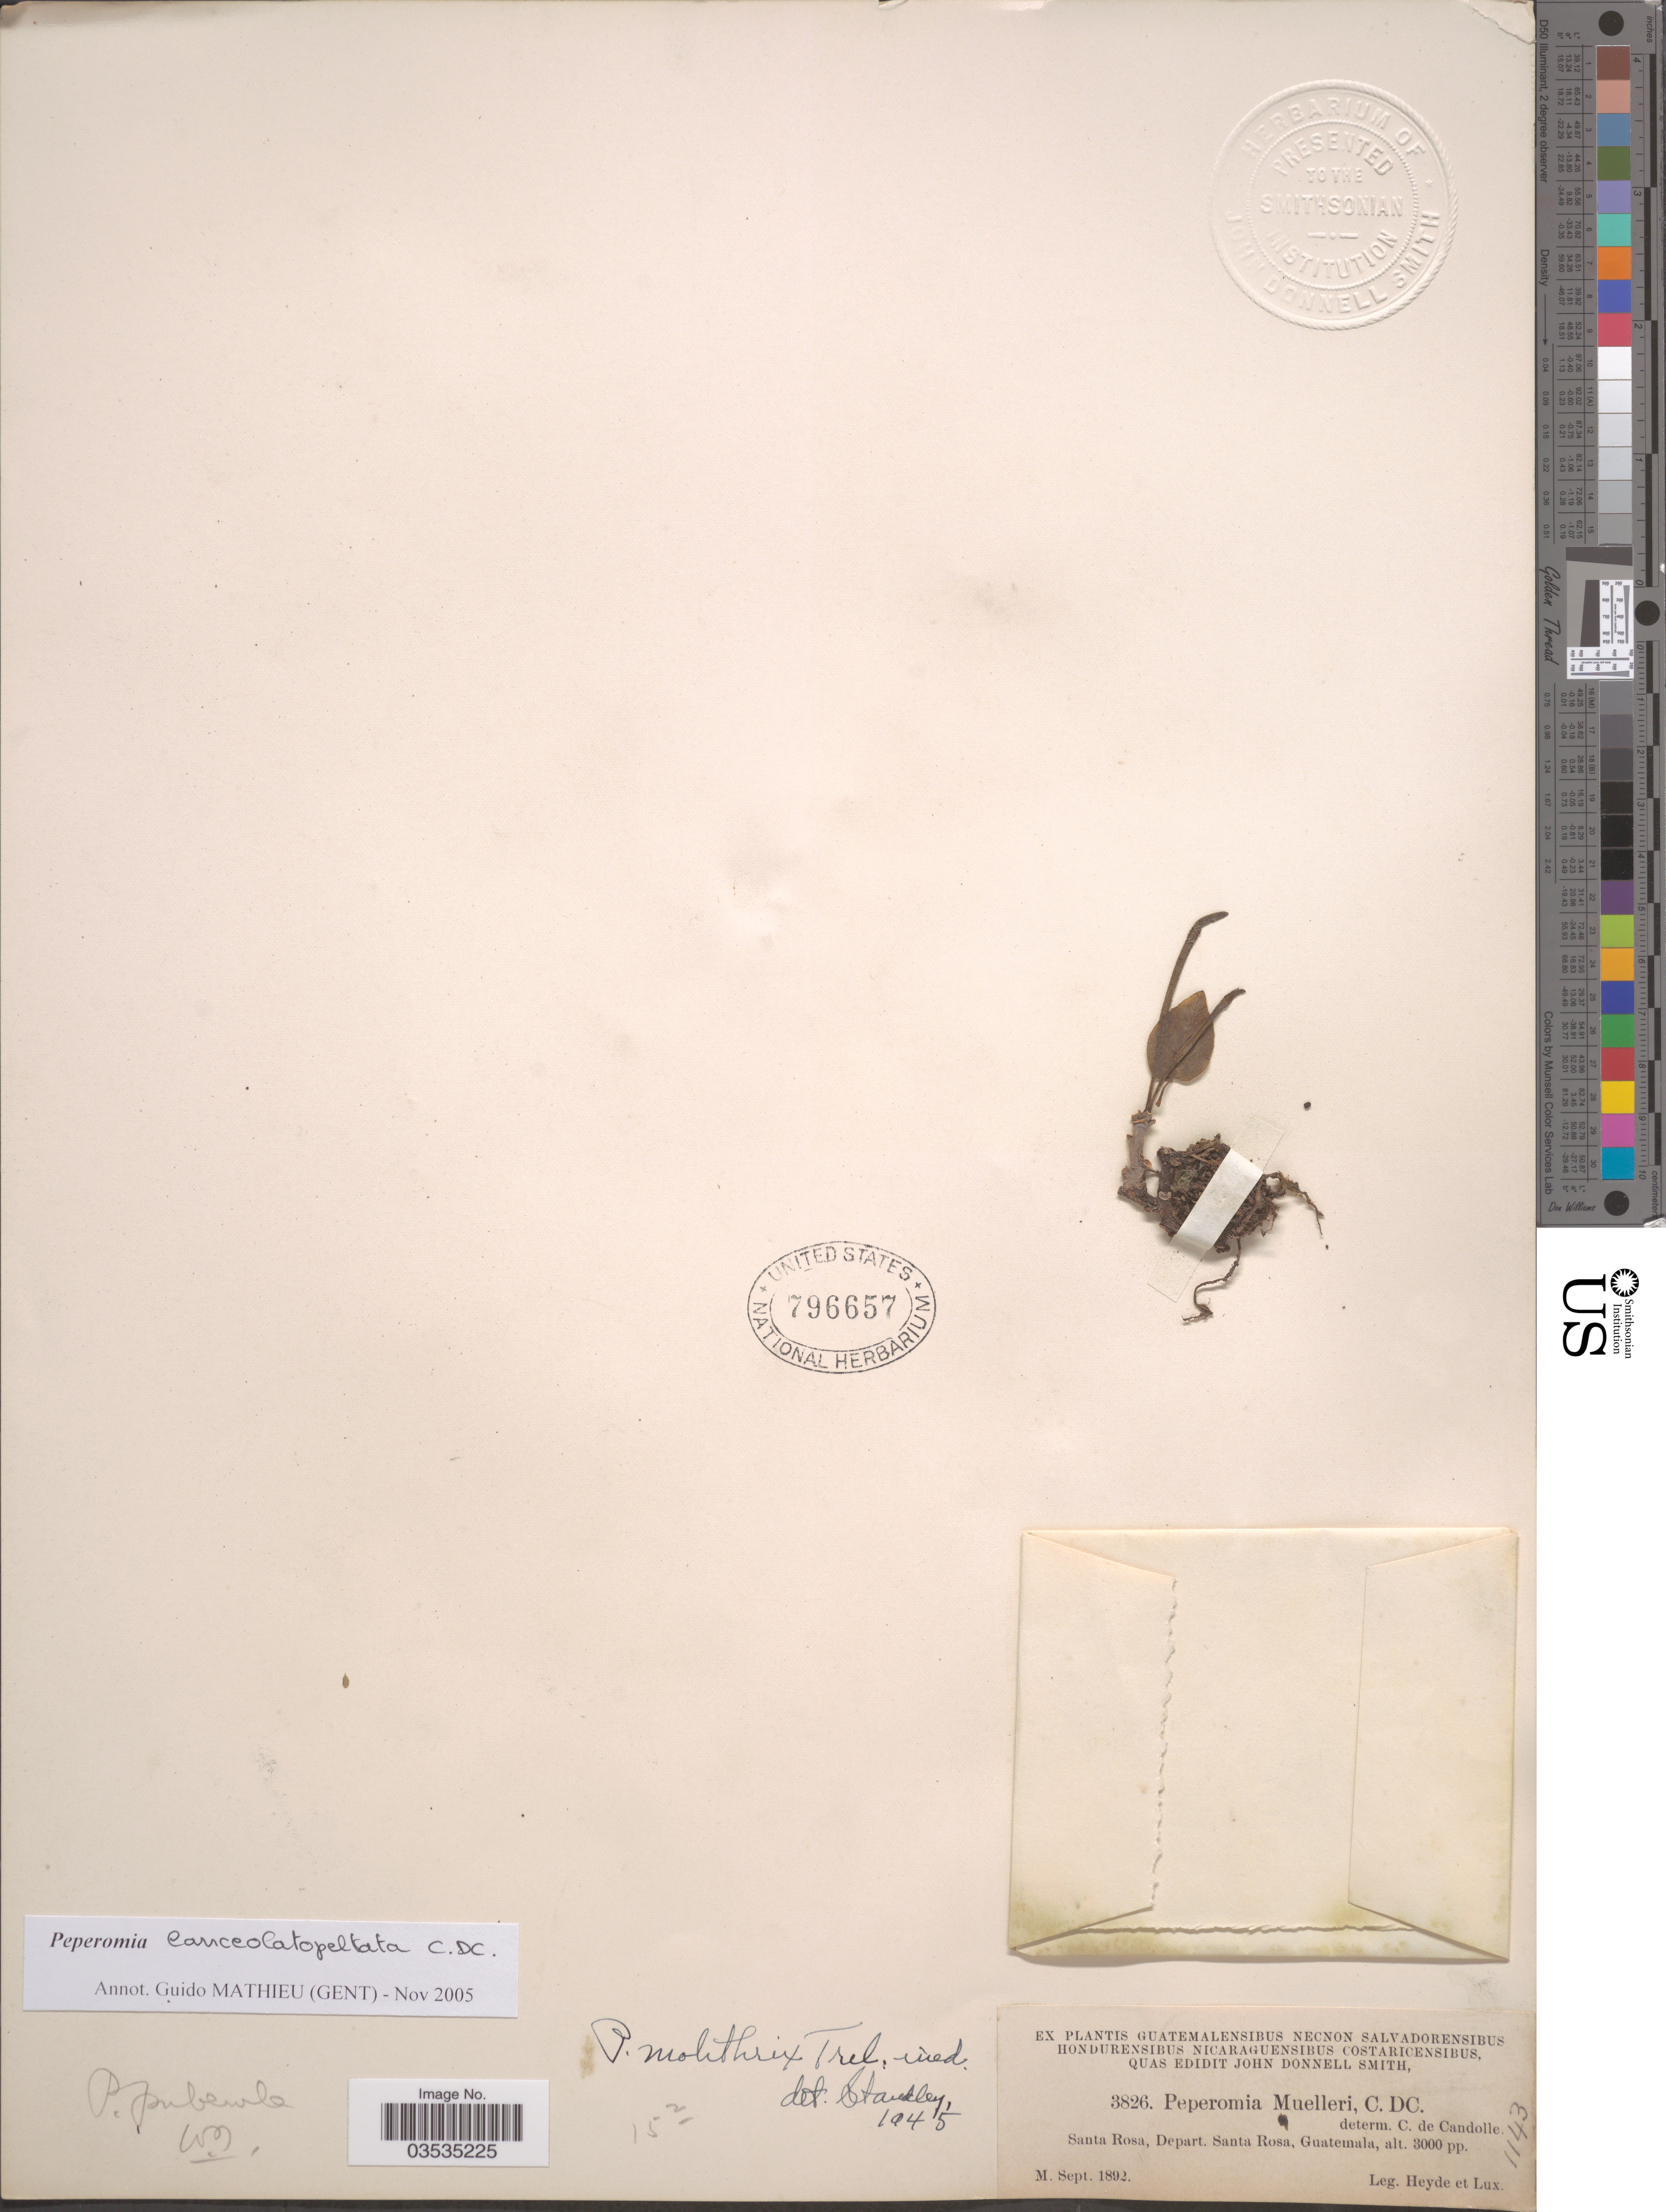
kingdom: Plantae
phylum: Tracheophyta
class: Magnoliopsida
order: Piperales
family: Piperaceae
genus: Peperomia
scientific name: Peperomia lanceolatopeltata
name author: C. DC.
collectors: Heyde & Lux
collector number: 3826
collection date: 1892-09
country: Guatemala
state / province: Santa Rosa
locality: Santa Rosa, Depart. Santa Rosa.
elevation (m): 914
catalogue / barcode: US 796657